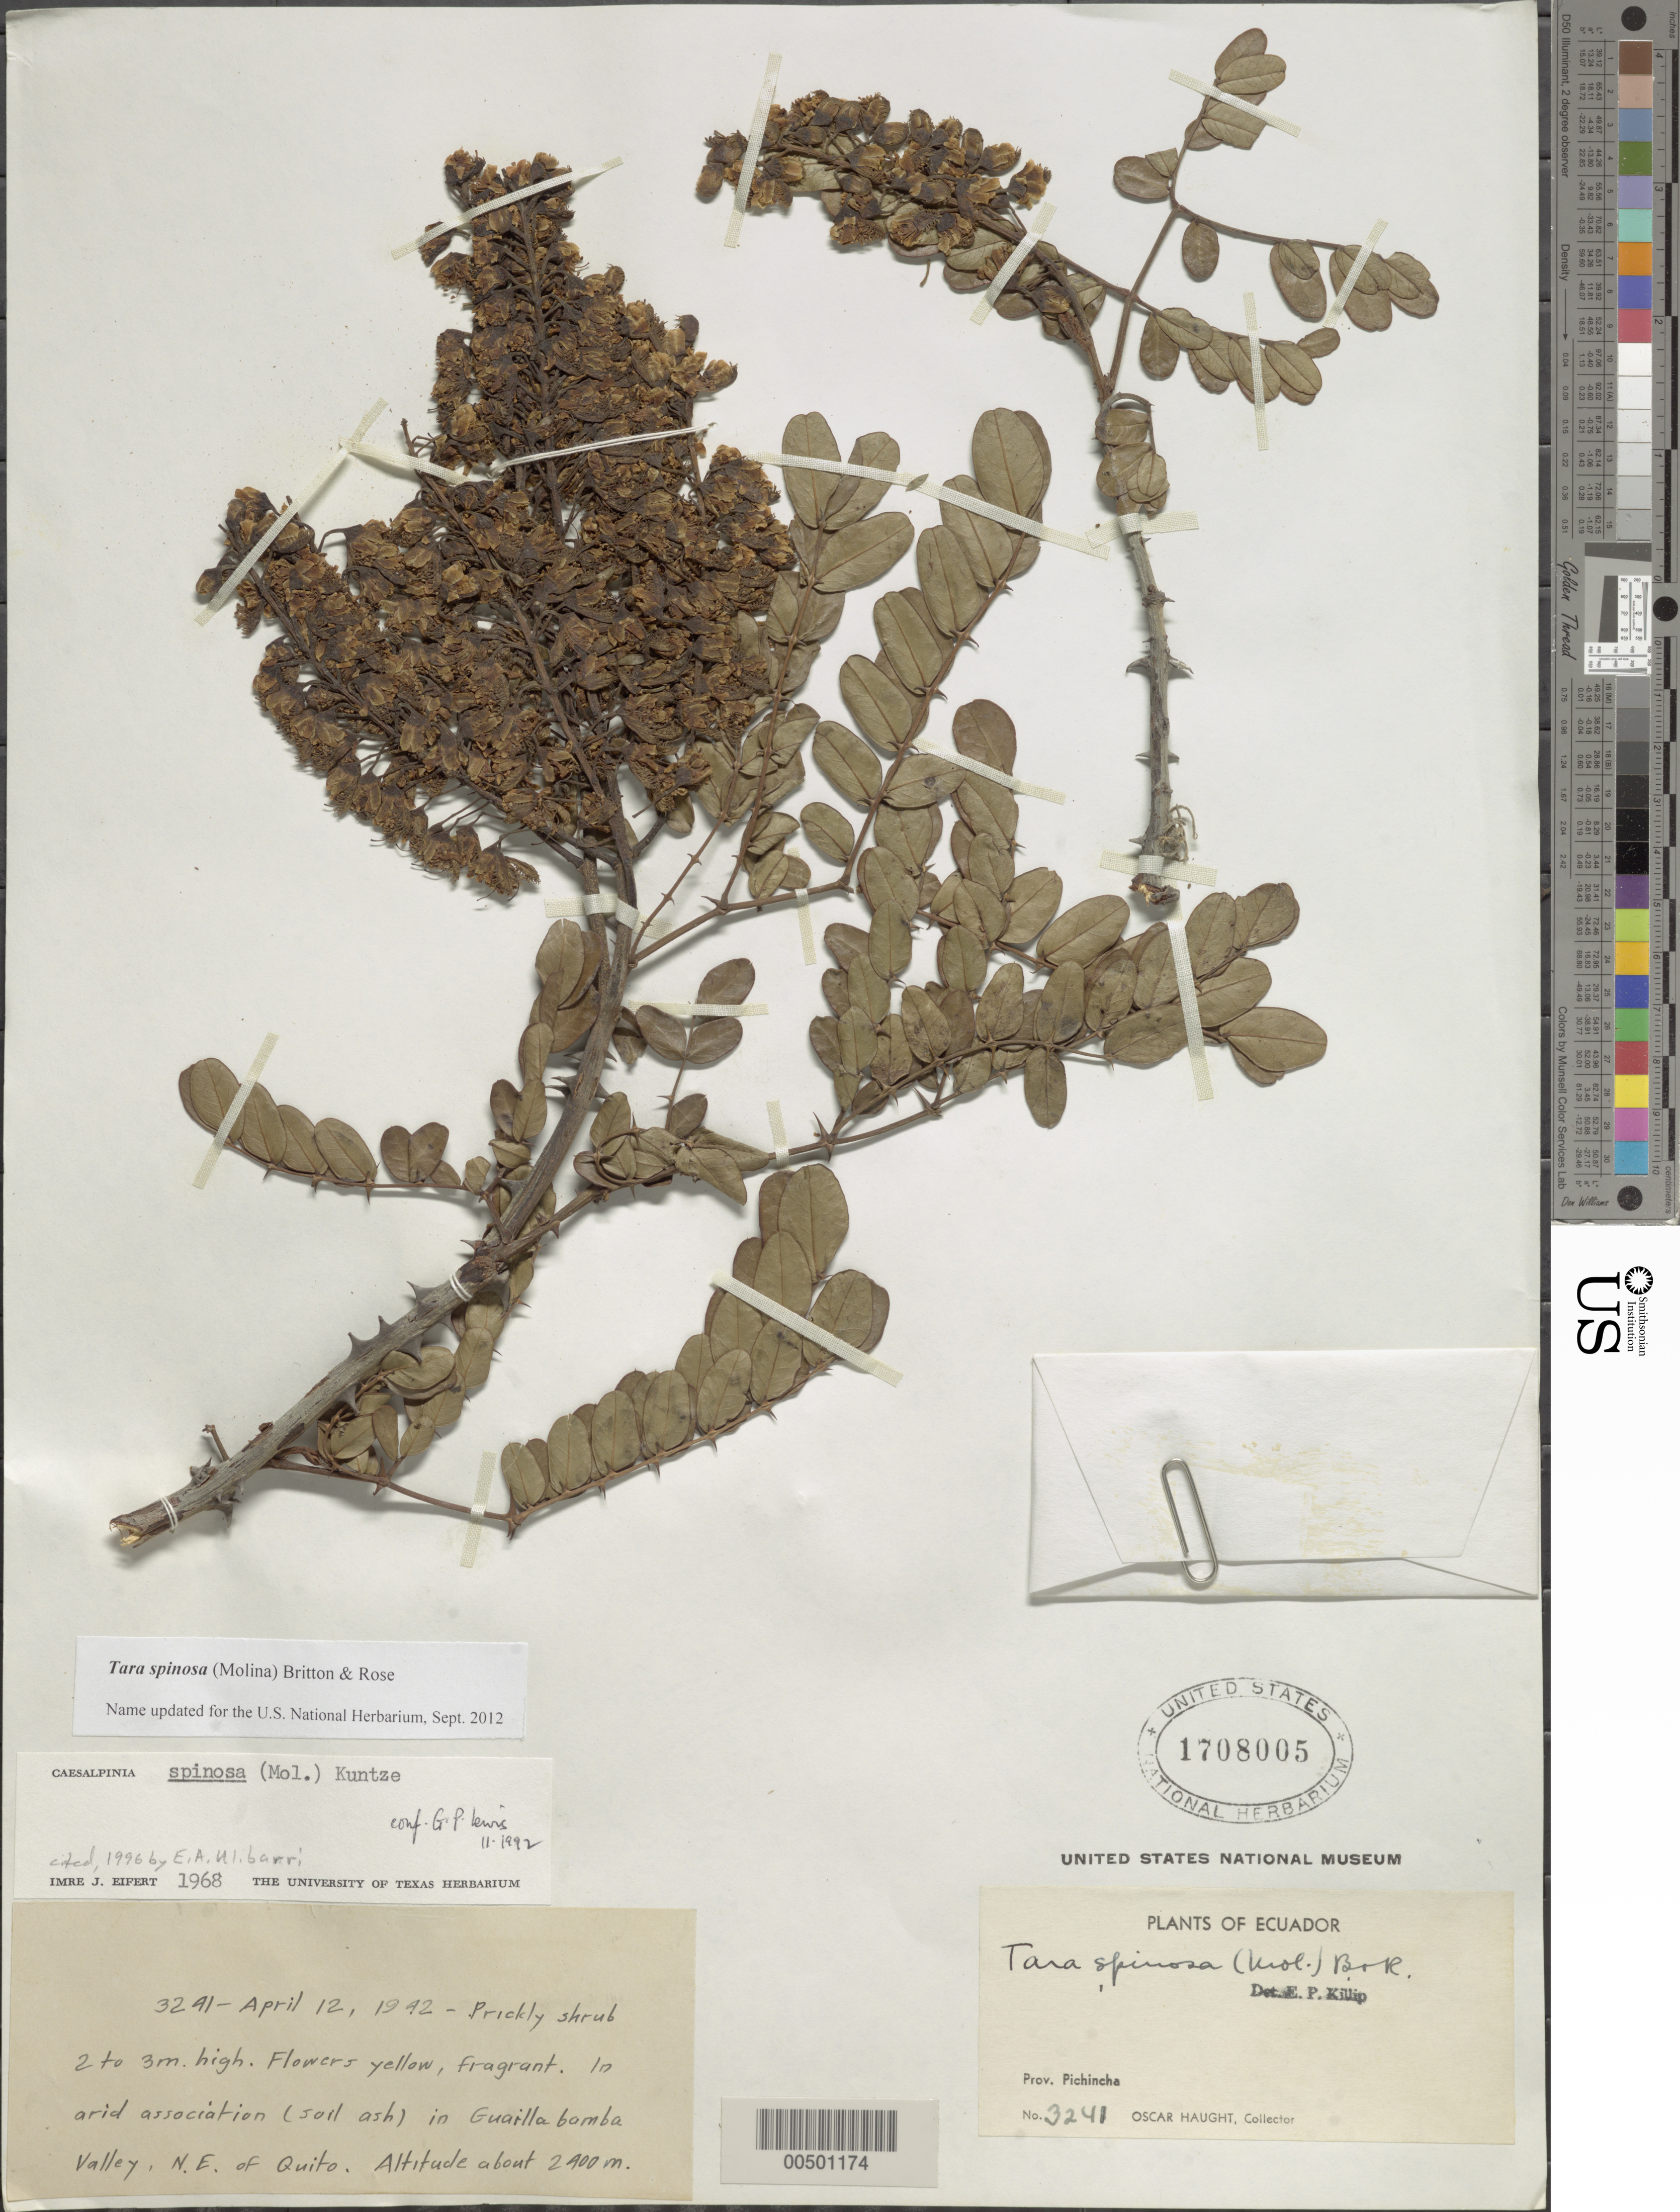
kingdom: Plantae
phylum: Tracheophyta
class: Magnoliopsida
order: Fabales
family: Fabaceae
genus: Tara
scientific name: Tara spinosa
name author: (Molina) Britton & Rose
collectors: O. L. Haught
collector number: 3241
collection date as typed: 12 Apr 1942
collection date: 1942-04-12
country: Ecuador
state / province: Pichincha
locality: Valley, NE of quito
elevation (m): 2400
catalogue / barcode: US 1708005